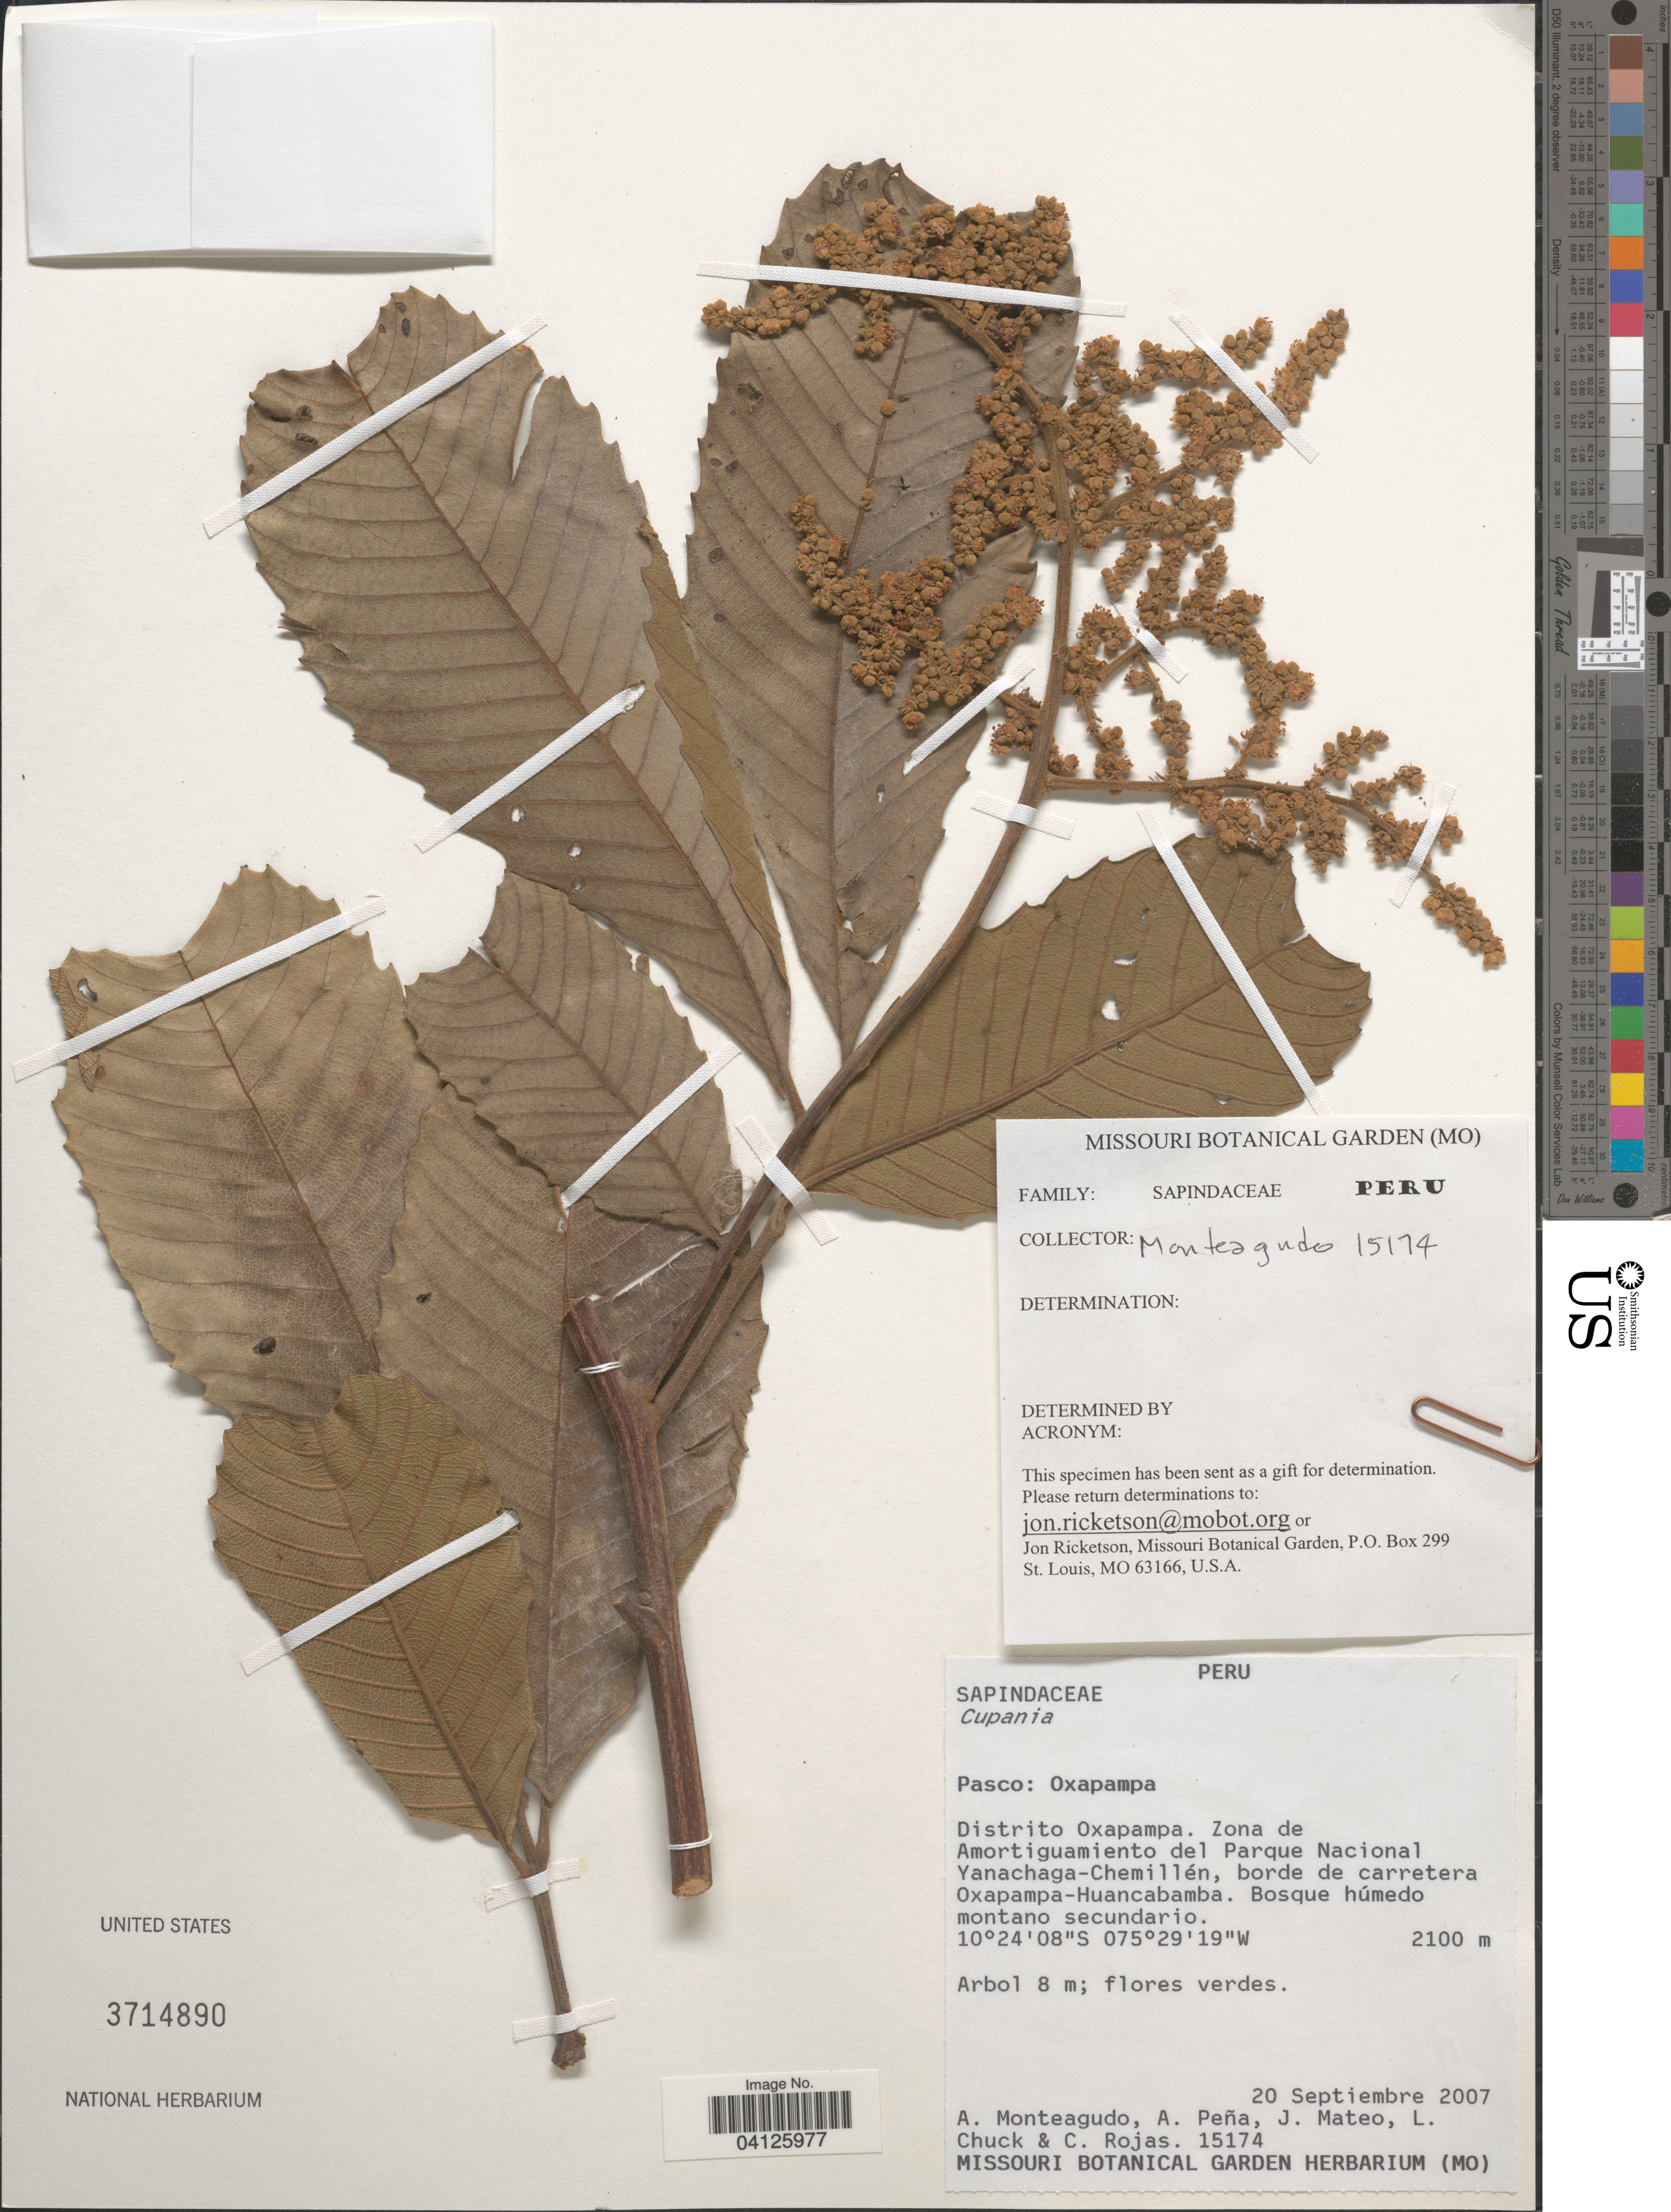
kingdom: Plantae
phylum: Tracheophyta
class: Magnoliopsida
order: Sapindales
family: Sapindaceae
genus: Cupania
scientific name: Cupania americana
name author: L.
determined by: Acevedo-Rodriguez, P., (US), Smithsonian Institution - National Museum of Natural History (UNITED STATES)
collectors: A. Monteagudo, A. Peña, J. Mateo, L. Chuck & C. Rojas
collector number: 15174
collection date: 2007-09-20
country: Peru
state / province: Pasco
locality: Oxapampa. Distrito Oxapampa. Zona de Amortiguamiento del Parque Nacional Yanachaga–Chemillén, borde de carretera Oxapampa-Huancabamba.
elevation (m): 2100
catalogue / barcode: US 3714890